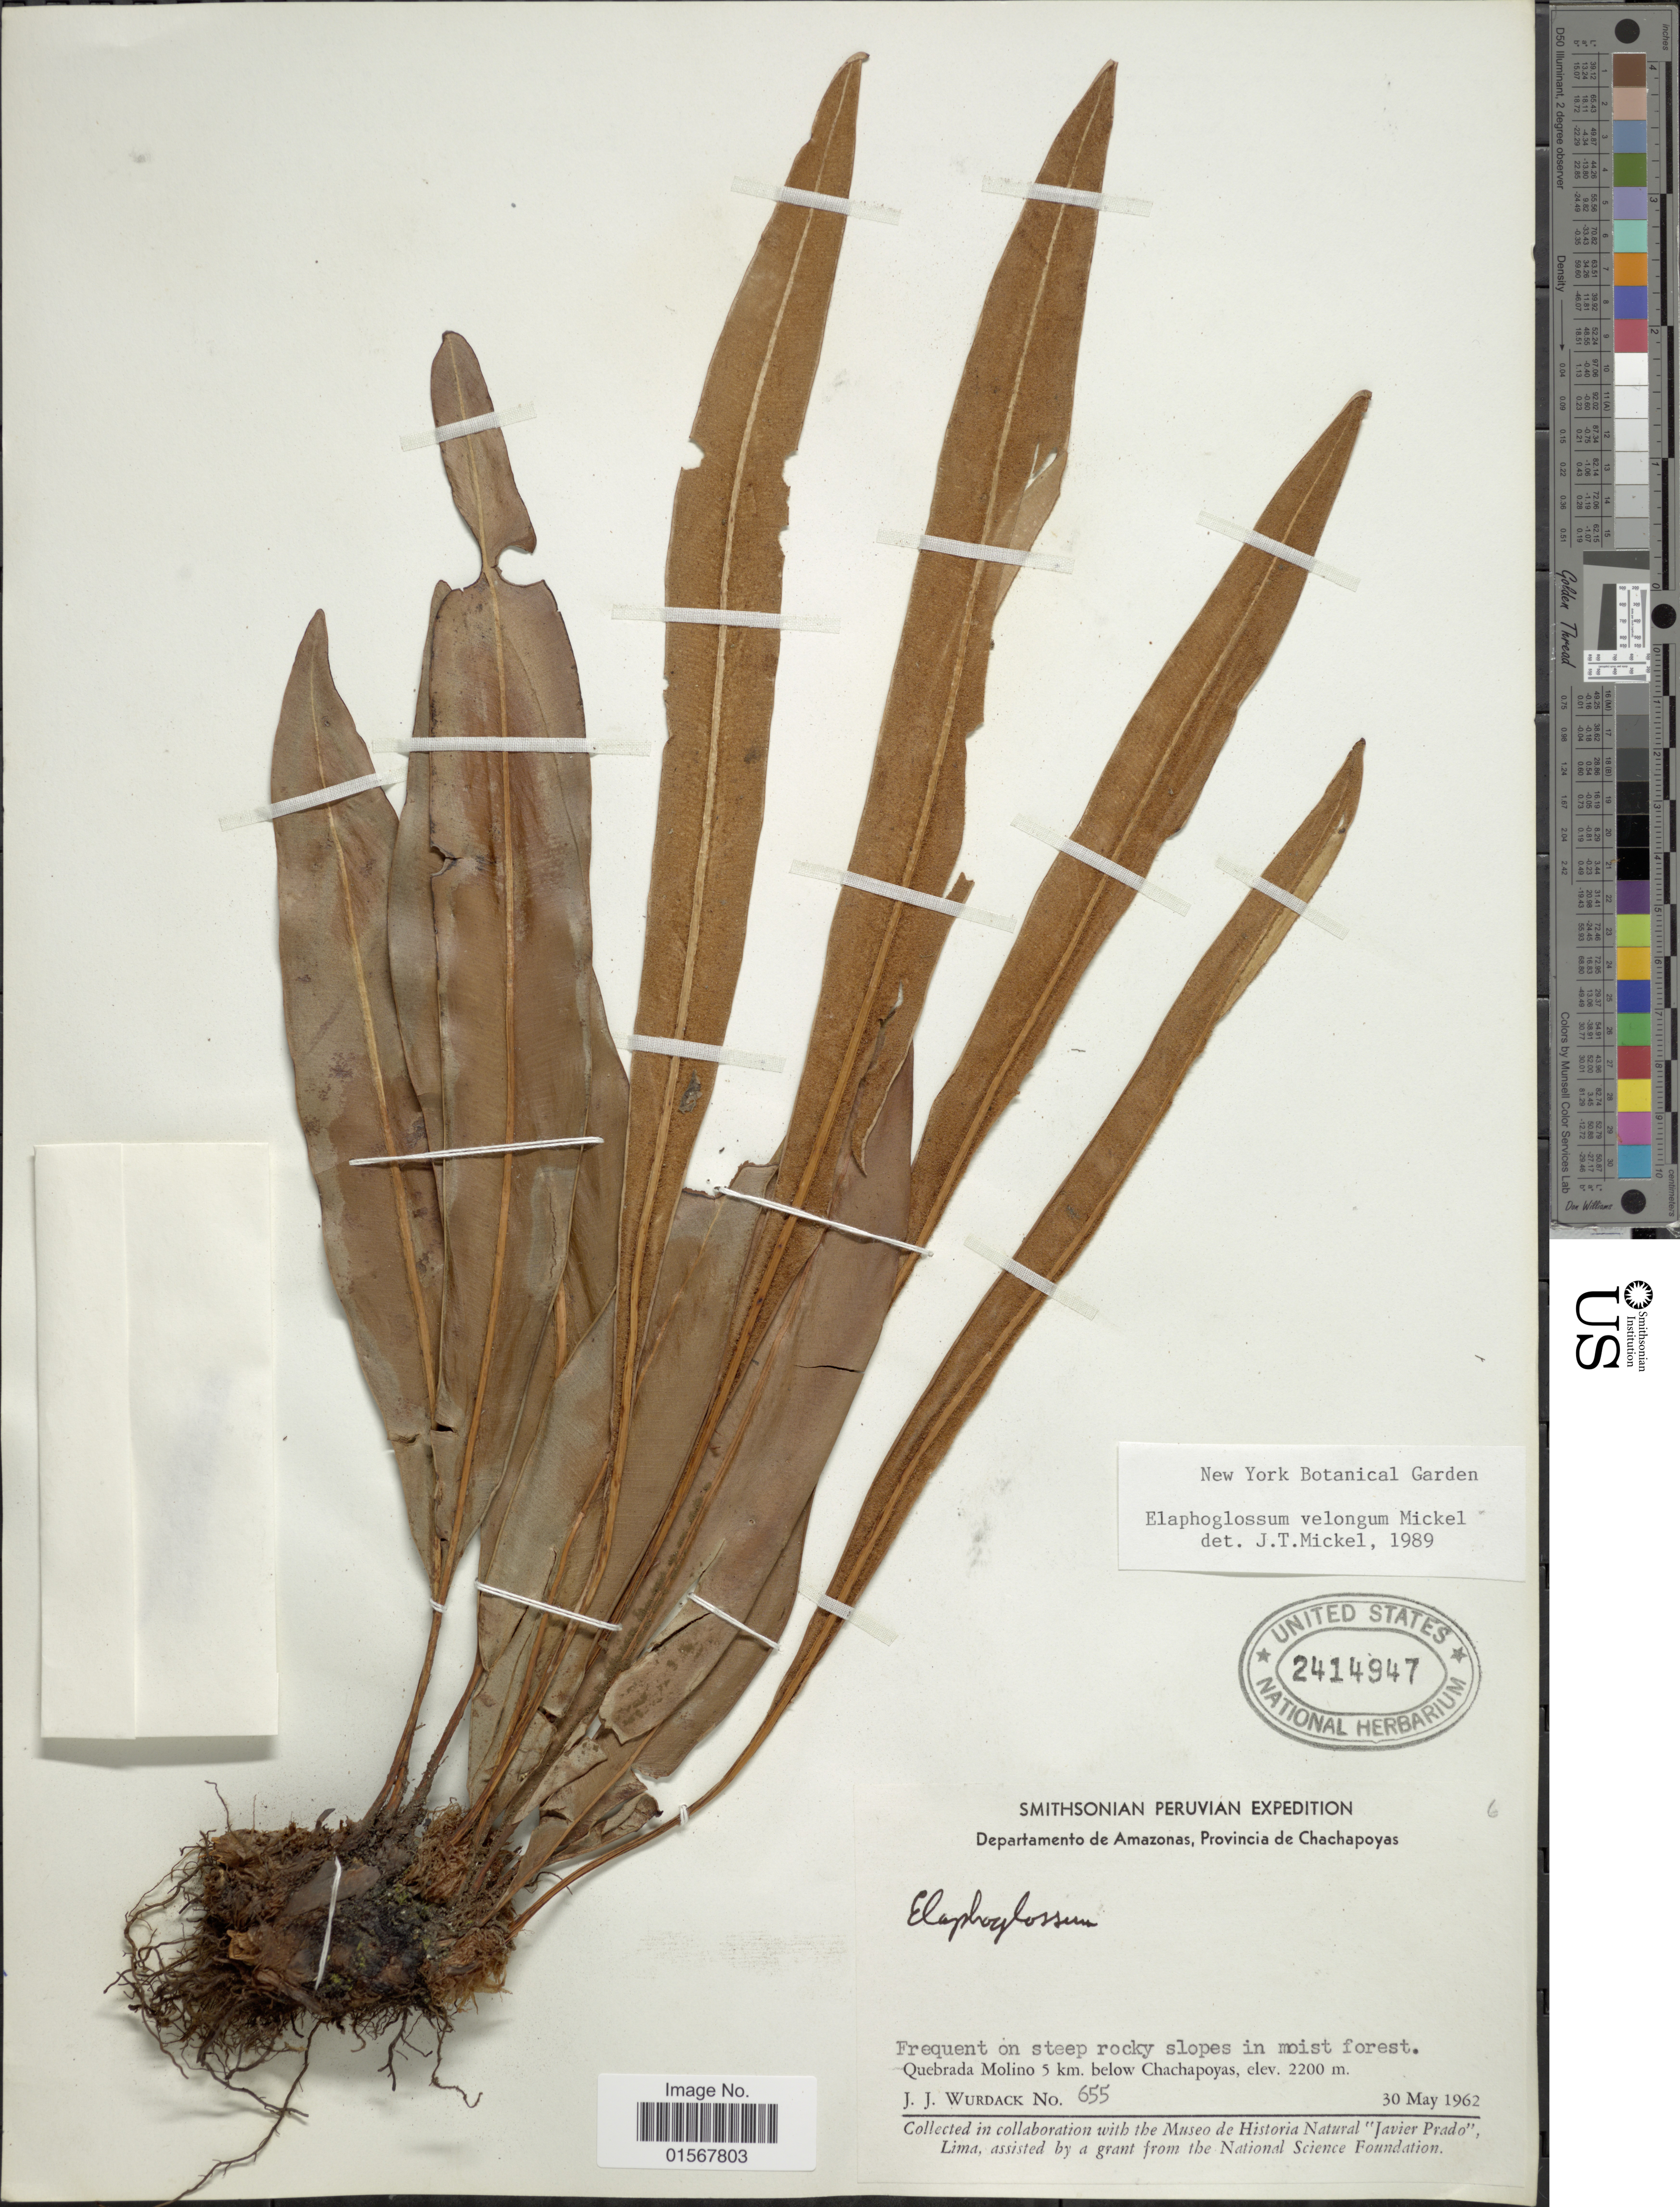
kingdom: Plantae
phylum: Tracheophyta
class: Polypodiopsida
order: Polypodiales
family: Dryopteridaceae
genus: Elaphoglossum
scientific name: Elaphoglossum velongum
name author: Mickel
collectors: J. J. Wurdack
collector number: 655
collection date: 1962-05-30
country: Peru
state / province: Amazonas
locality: Departamento de Amazonas, Provincia de Chachapoyas, Quebrada Molino 5 km. below Chachapoyas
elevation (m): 2200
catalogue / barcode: US 2414947